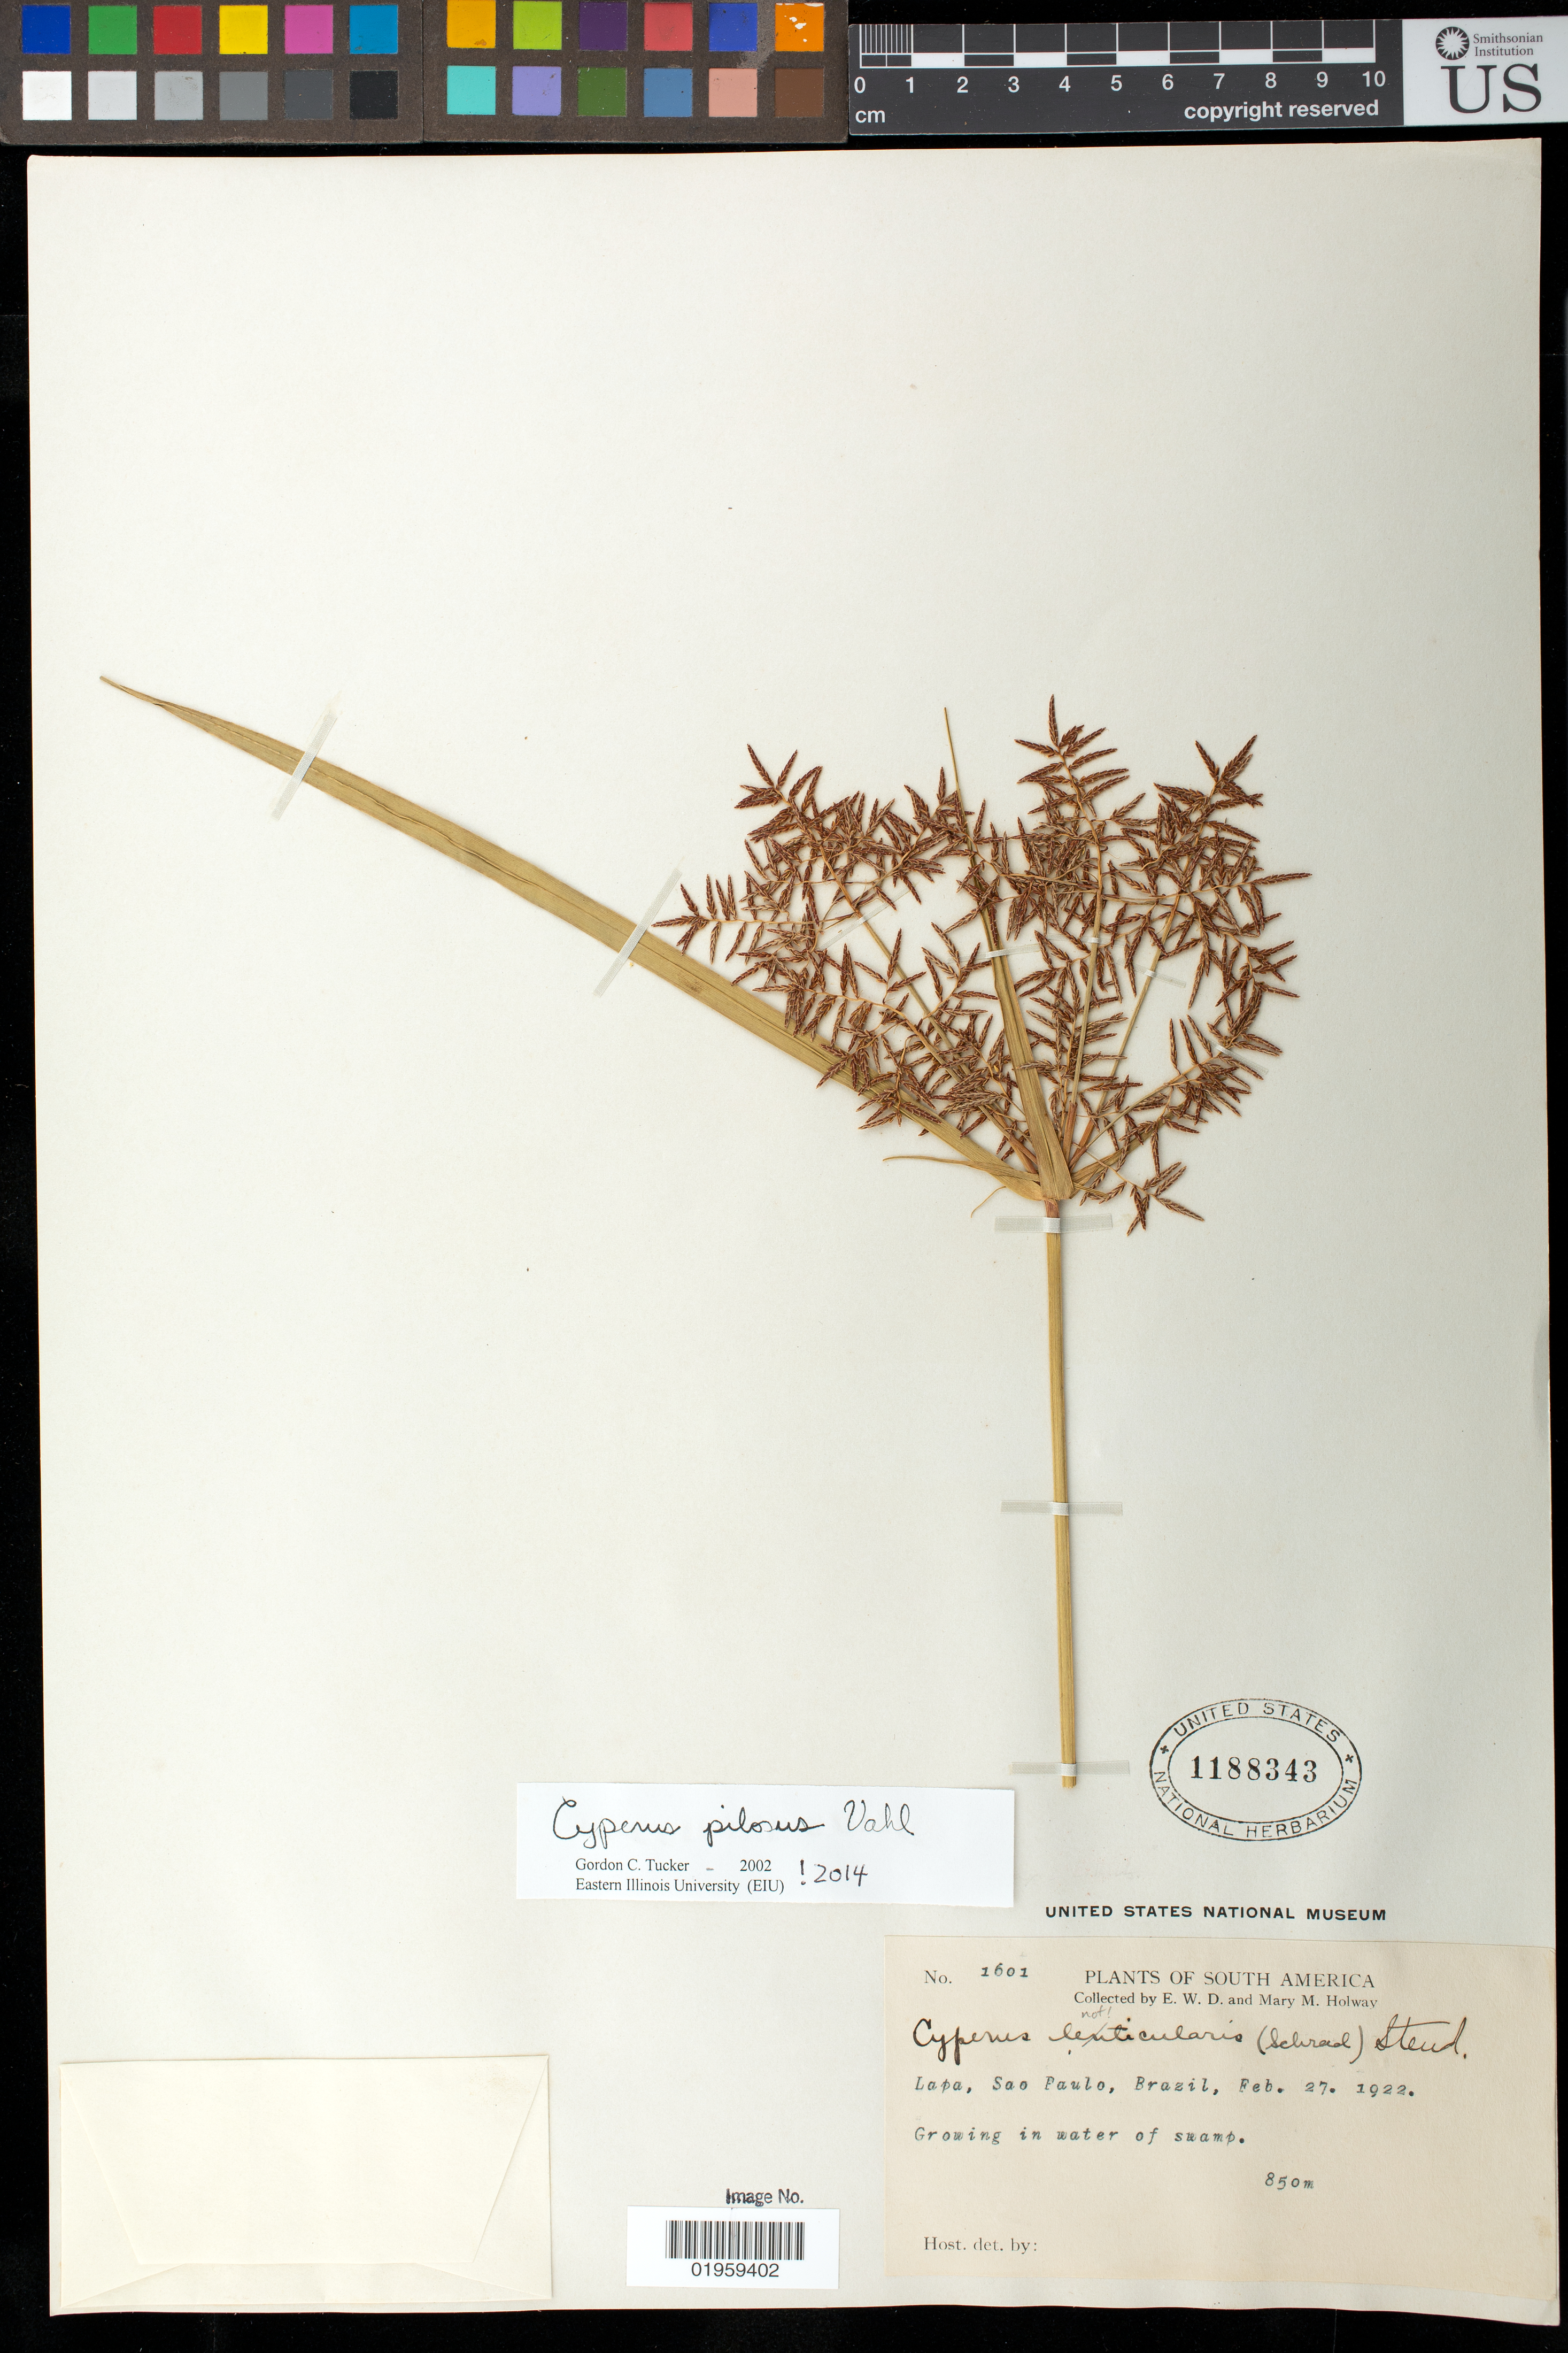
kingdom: Plantae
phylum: Tracheophyta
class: Liliopsida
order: Poales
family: Cyperaceae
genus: Cyperus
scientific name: Cyperus pilosus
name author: Vahl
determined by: Tucker, G. C.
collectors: E. W. D. Holway & M. M. Holway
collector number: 1601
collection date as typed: Feb. 27, 1922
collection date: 1922-02-27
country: Brazil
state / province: São Paulo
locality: Lapa.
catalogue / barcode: US 1188343